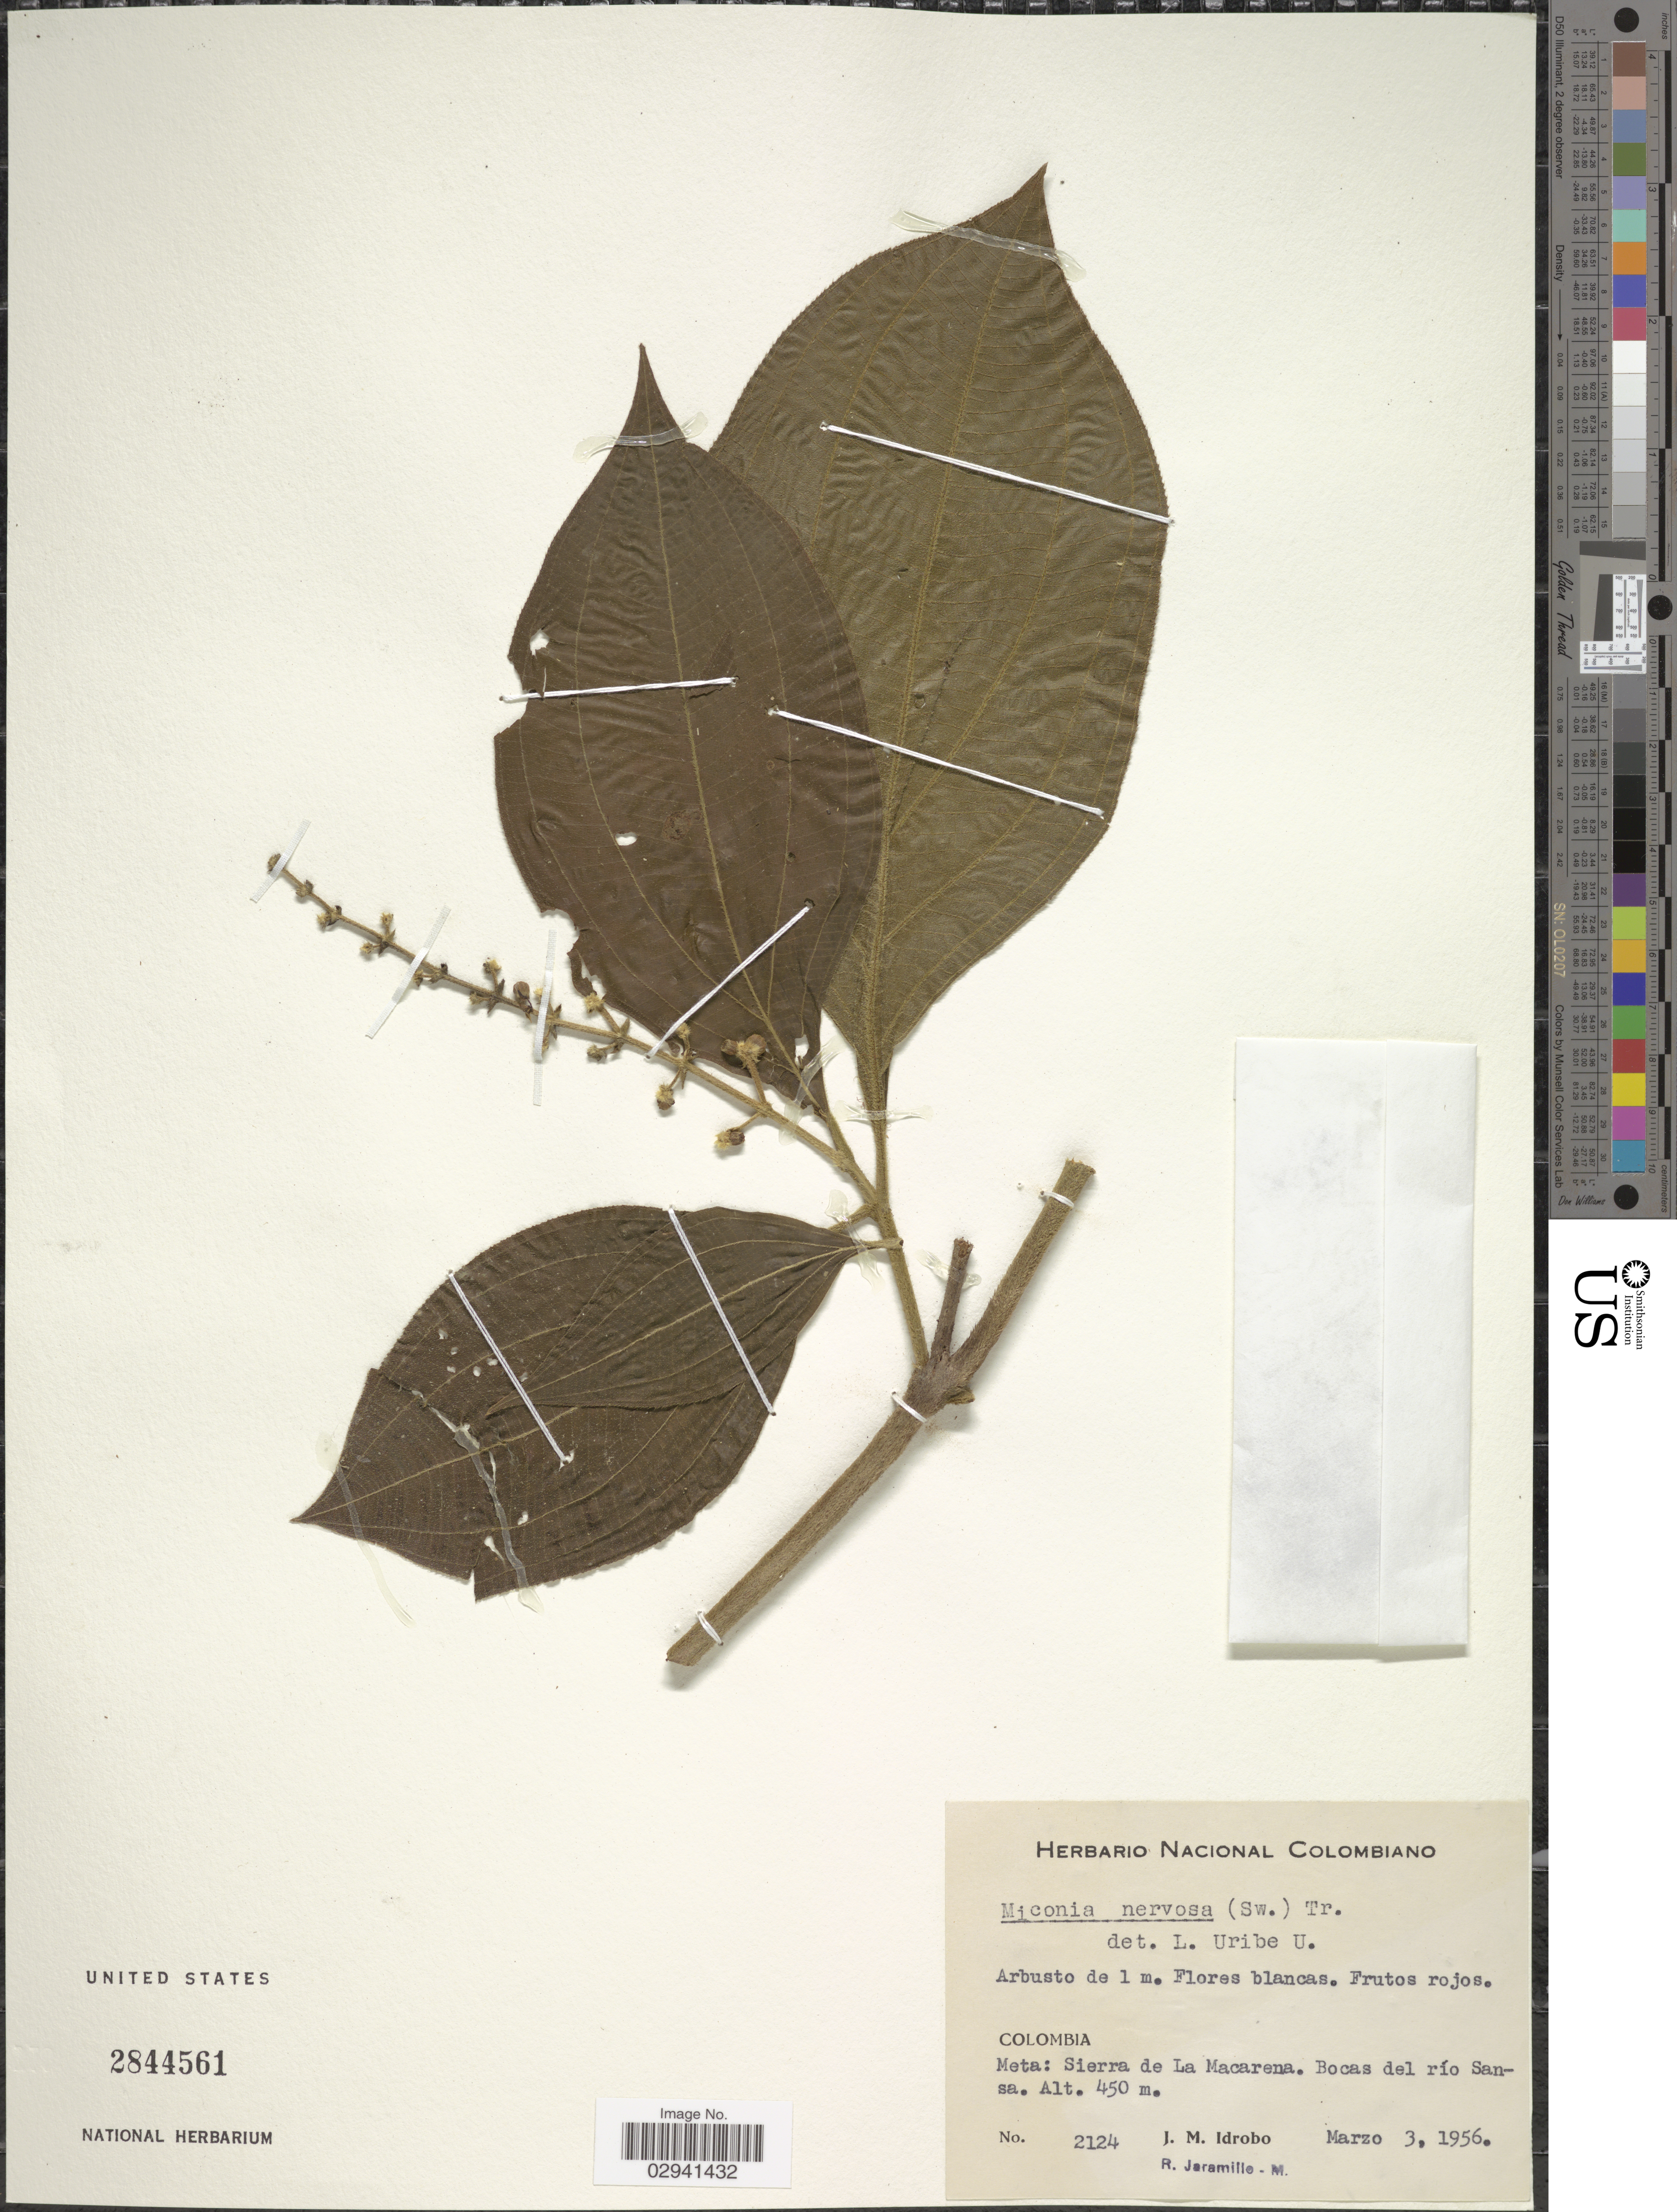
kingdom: Plantae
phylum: Tracheophyta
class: Magnoliopsida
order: Myrtales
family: Melastomataceae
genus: Miconia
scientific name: Miconia nervosa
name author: (Sm.) Triana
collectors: J. M. Idrobo & R. Jaramillo M.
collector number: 2124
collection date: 1956-03-03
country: Colombia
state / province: Meta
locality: Sierra de La Macarena, Bocas del río Sansa.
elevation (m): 450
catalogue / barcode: US 2844561